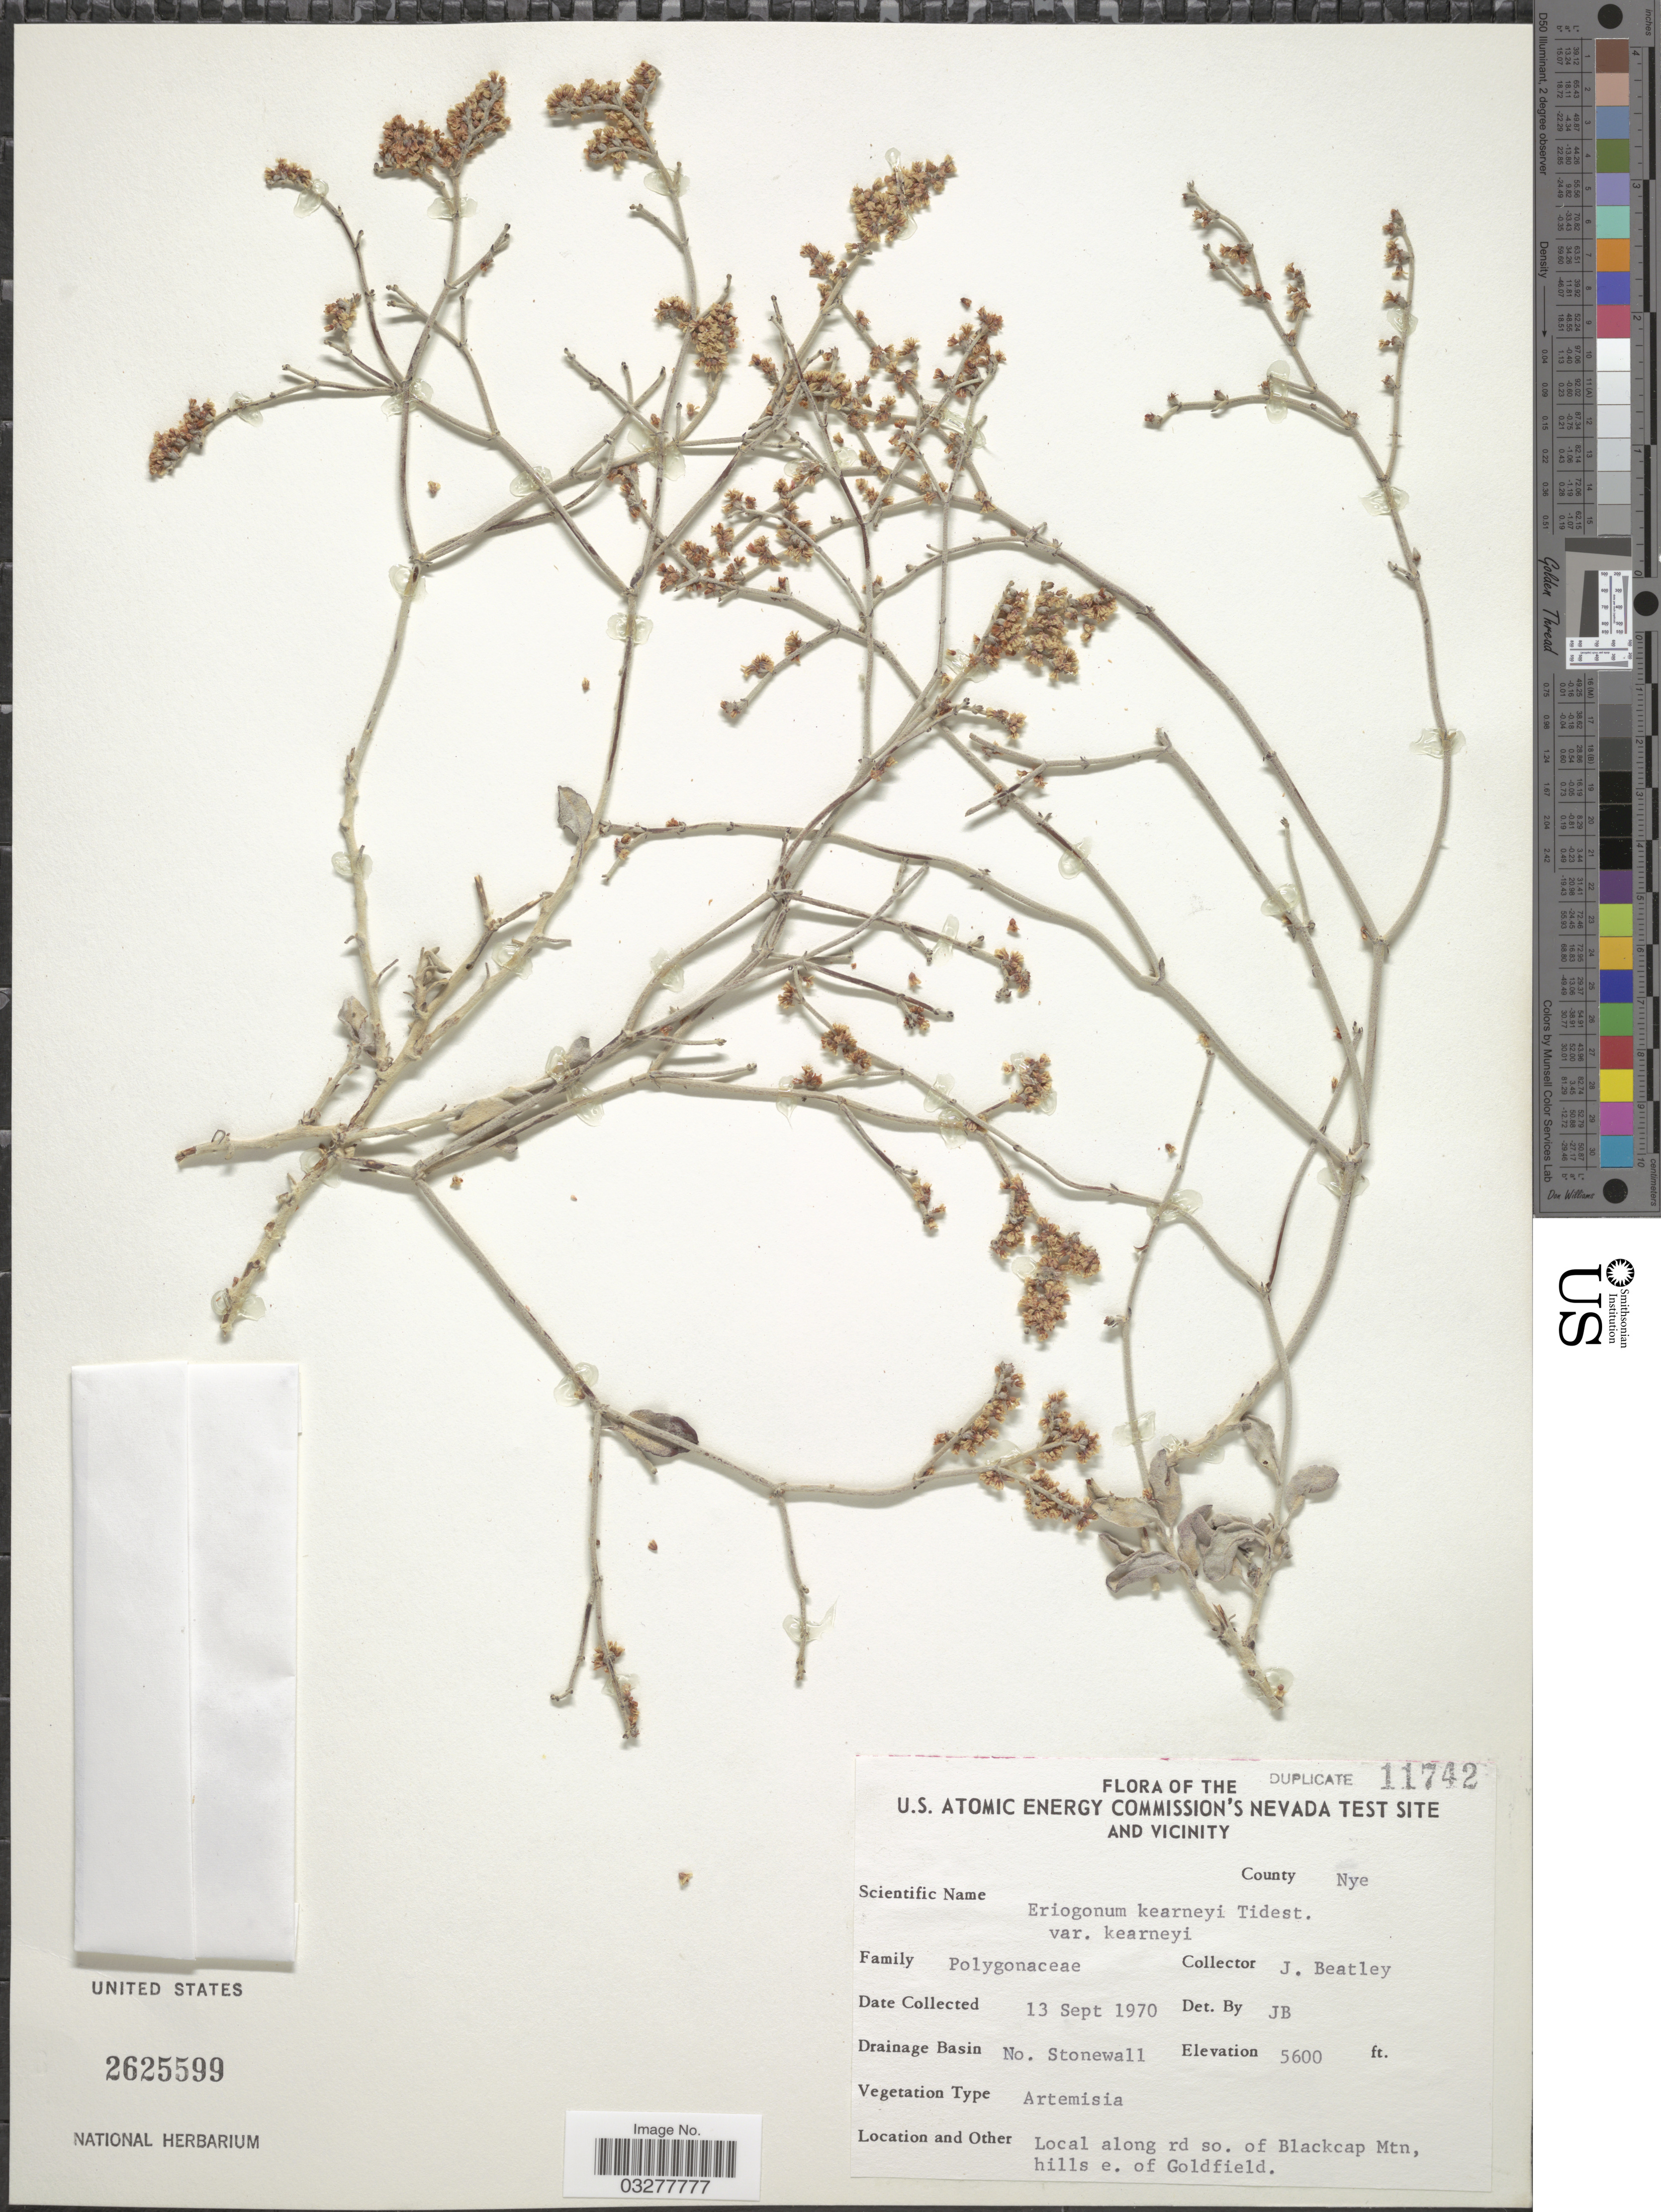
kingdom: Plantae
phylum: Tracheophyta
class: Magnoliopsida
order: Caryophyllales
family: Polygonaceae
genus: Eriogonum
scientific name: Eriogonum kearneyi var. kearneyi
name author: Tidestr.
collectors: J. C. Beatley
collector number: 11742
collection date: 1970-09-13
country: United States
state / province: Nevada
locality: U. S. Atomic Energy Commission's Nevada Test Site and Vicinity. County Nye. Drainage Basin No. Stonewall. Along rd so. of Blackcap Mtn, hills e. of Goldfield.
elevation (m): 1707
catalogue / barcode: US 2625599